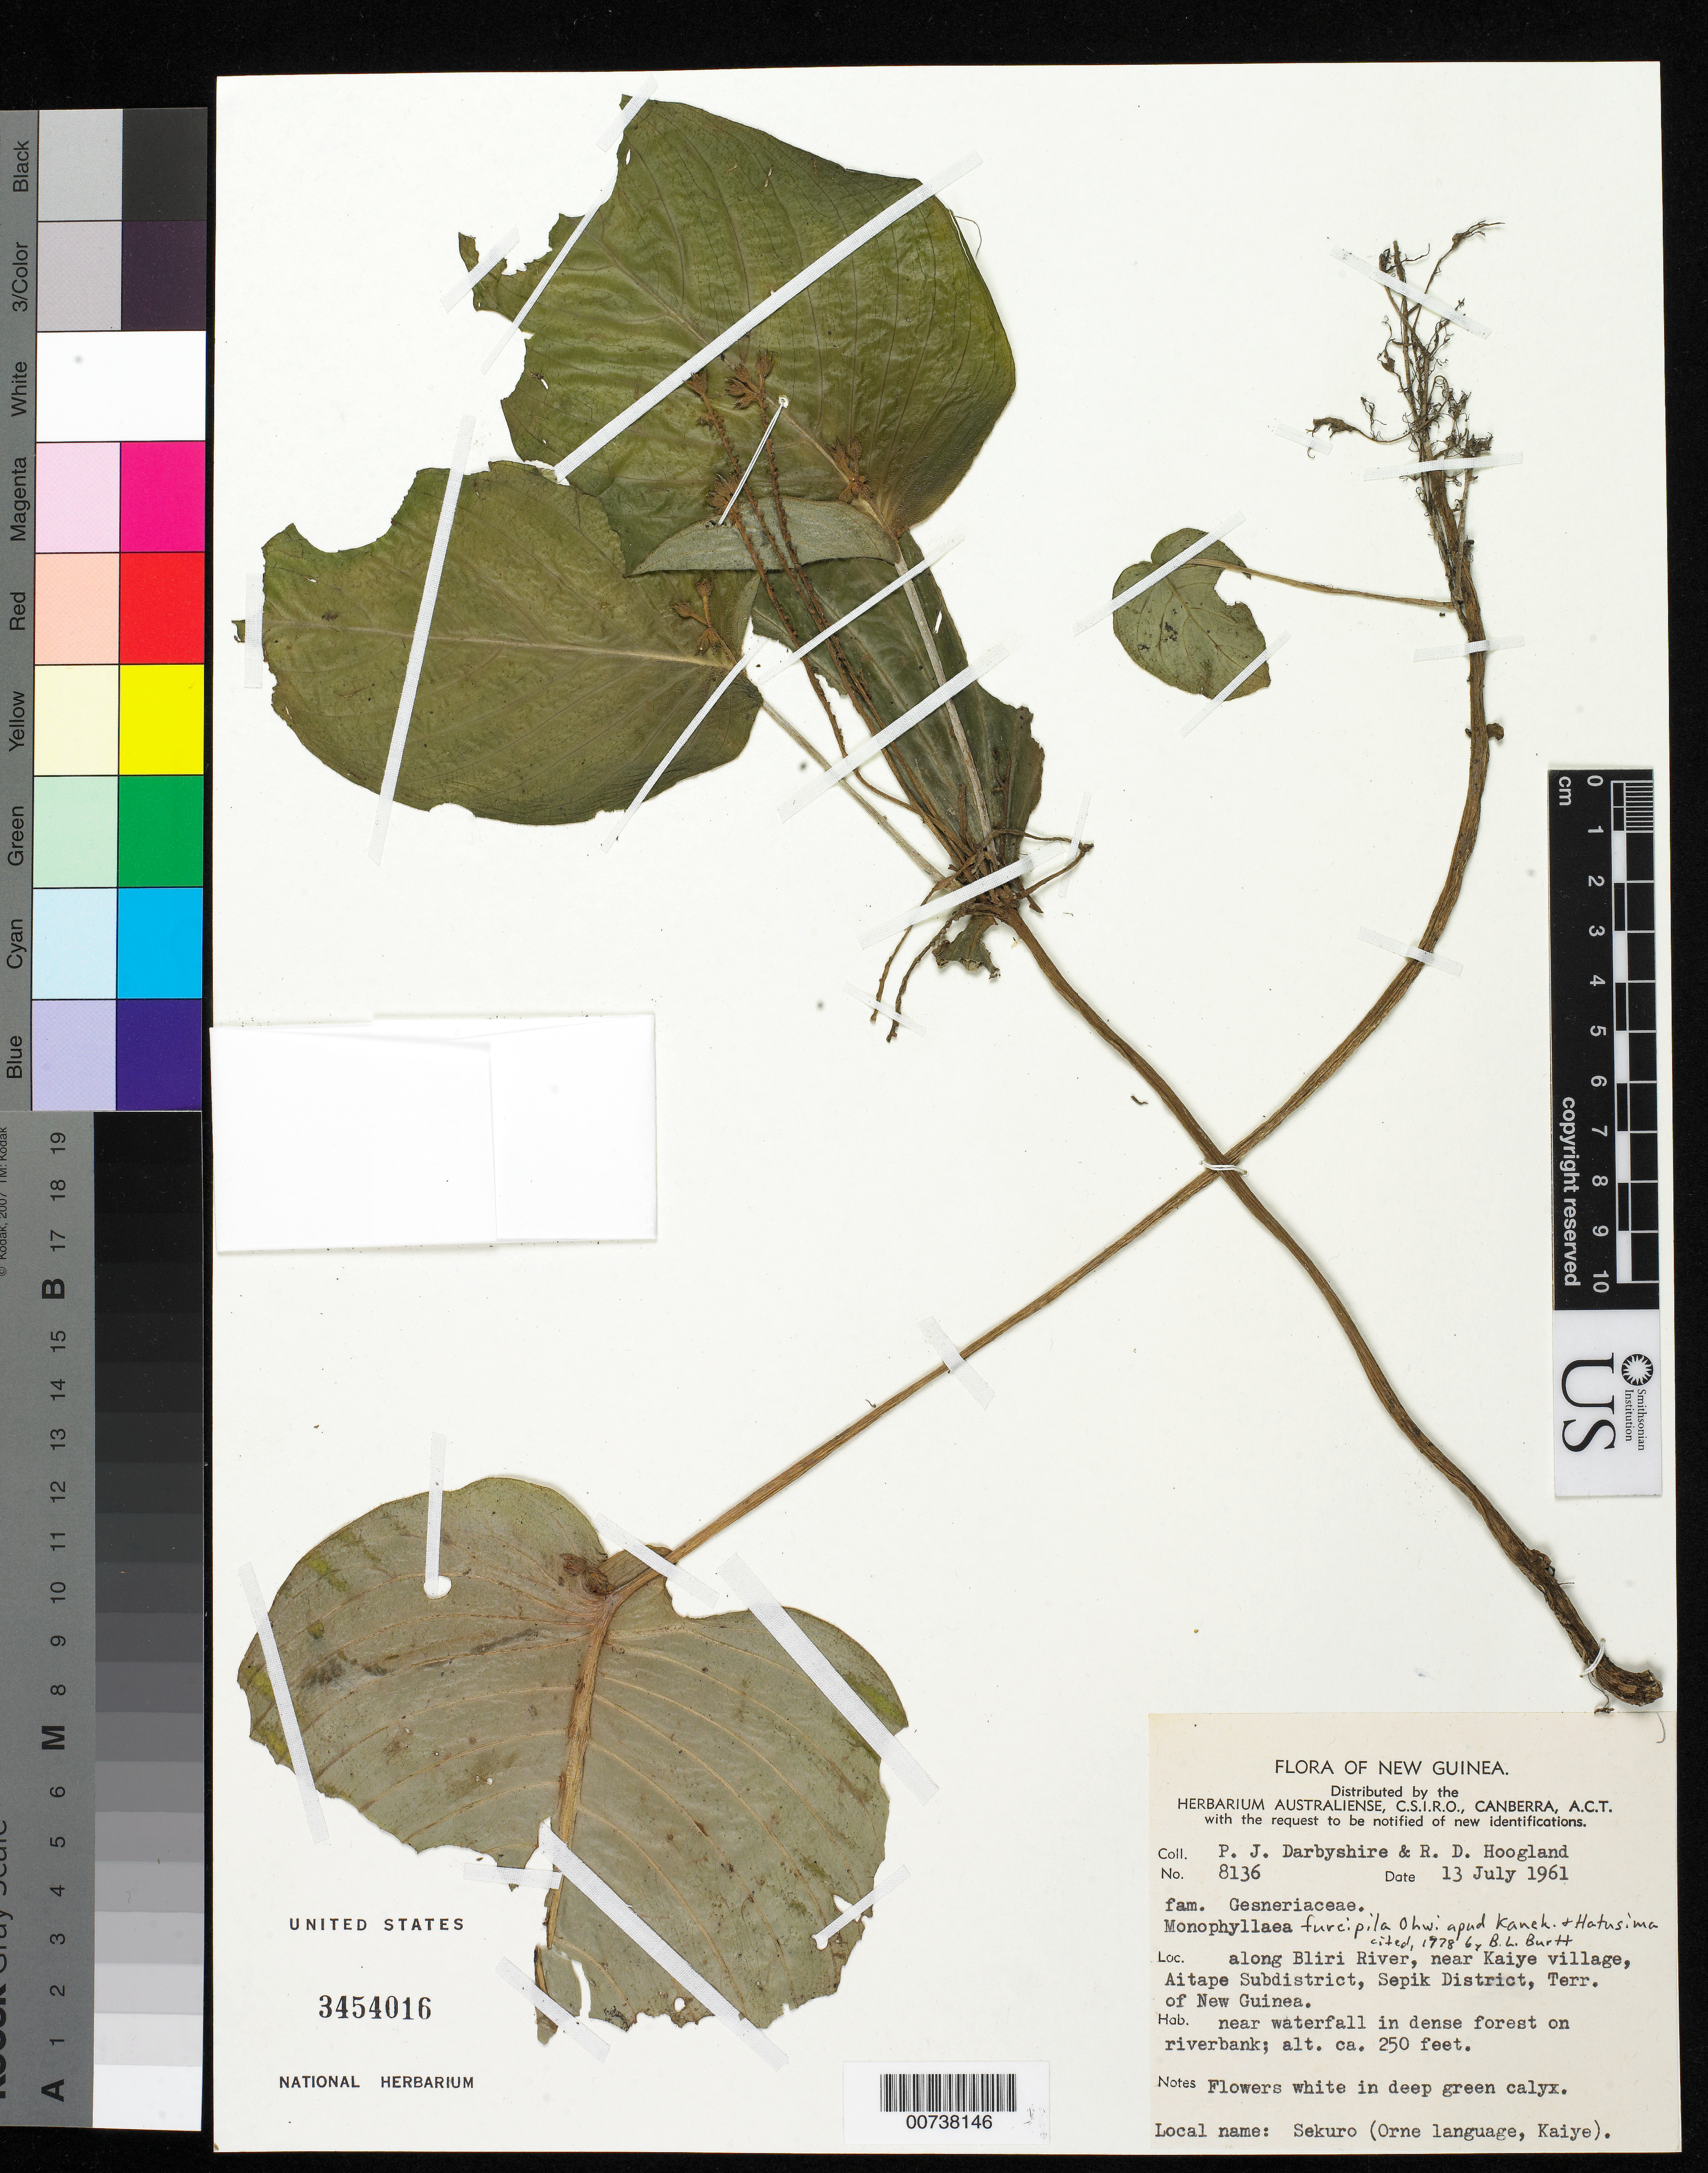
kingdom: Plantae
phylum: Tracheophyta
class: Magnoliopsida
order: Lamiales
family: Gesneriaceae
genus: Monophyllaea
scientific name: Monophyllaea furcipila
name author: Ohwi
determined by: Burtt, B. L.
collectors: P. Darbyshire & R. D. Hoogland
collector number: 8136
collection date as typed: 13 Jul 1961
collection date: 1961-07-13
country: Papua New Guinea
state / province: Sepik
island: New Guinea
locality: Along Bliri River, near Kaiye village, Aitape Subdistrict, Sepik District, Terr. of New Guinea.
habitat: Near waterfall in dense forest on riverbank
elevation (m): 76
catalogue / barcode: US 3454016